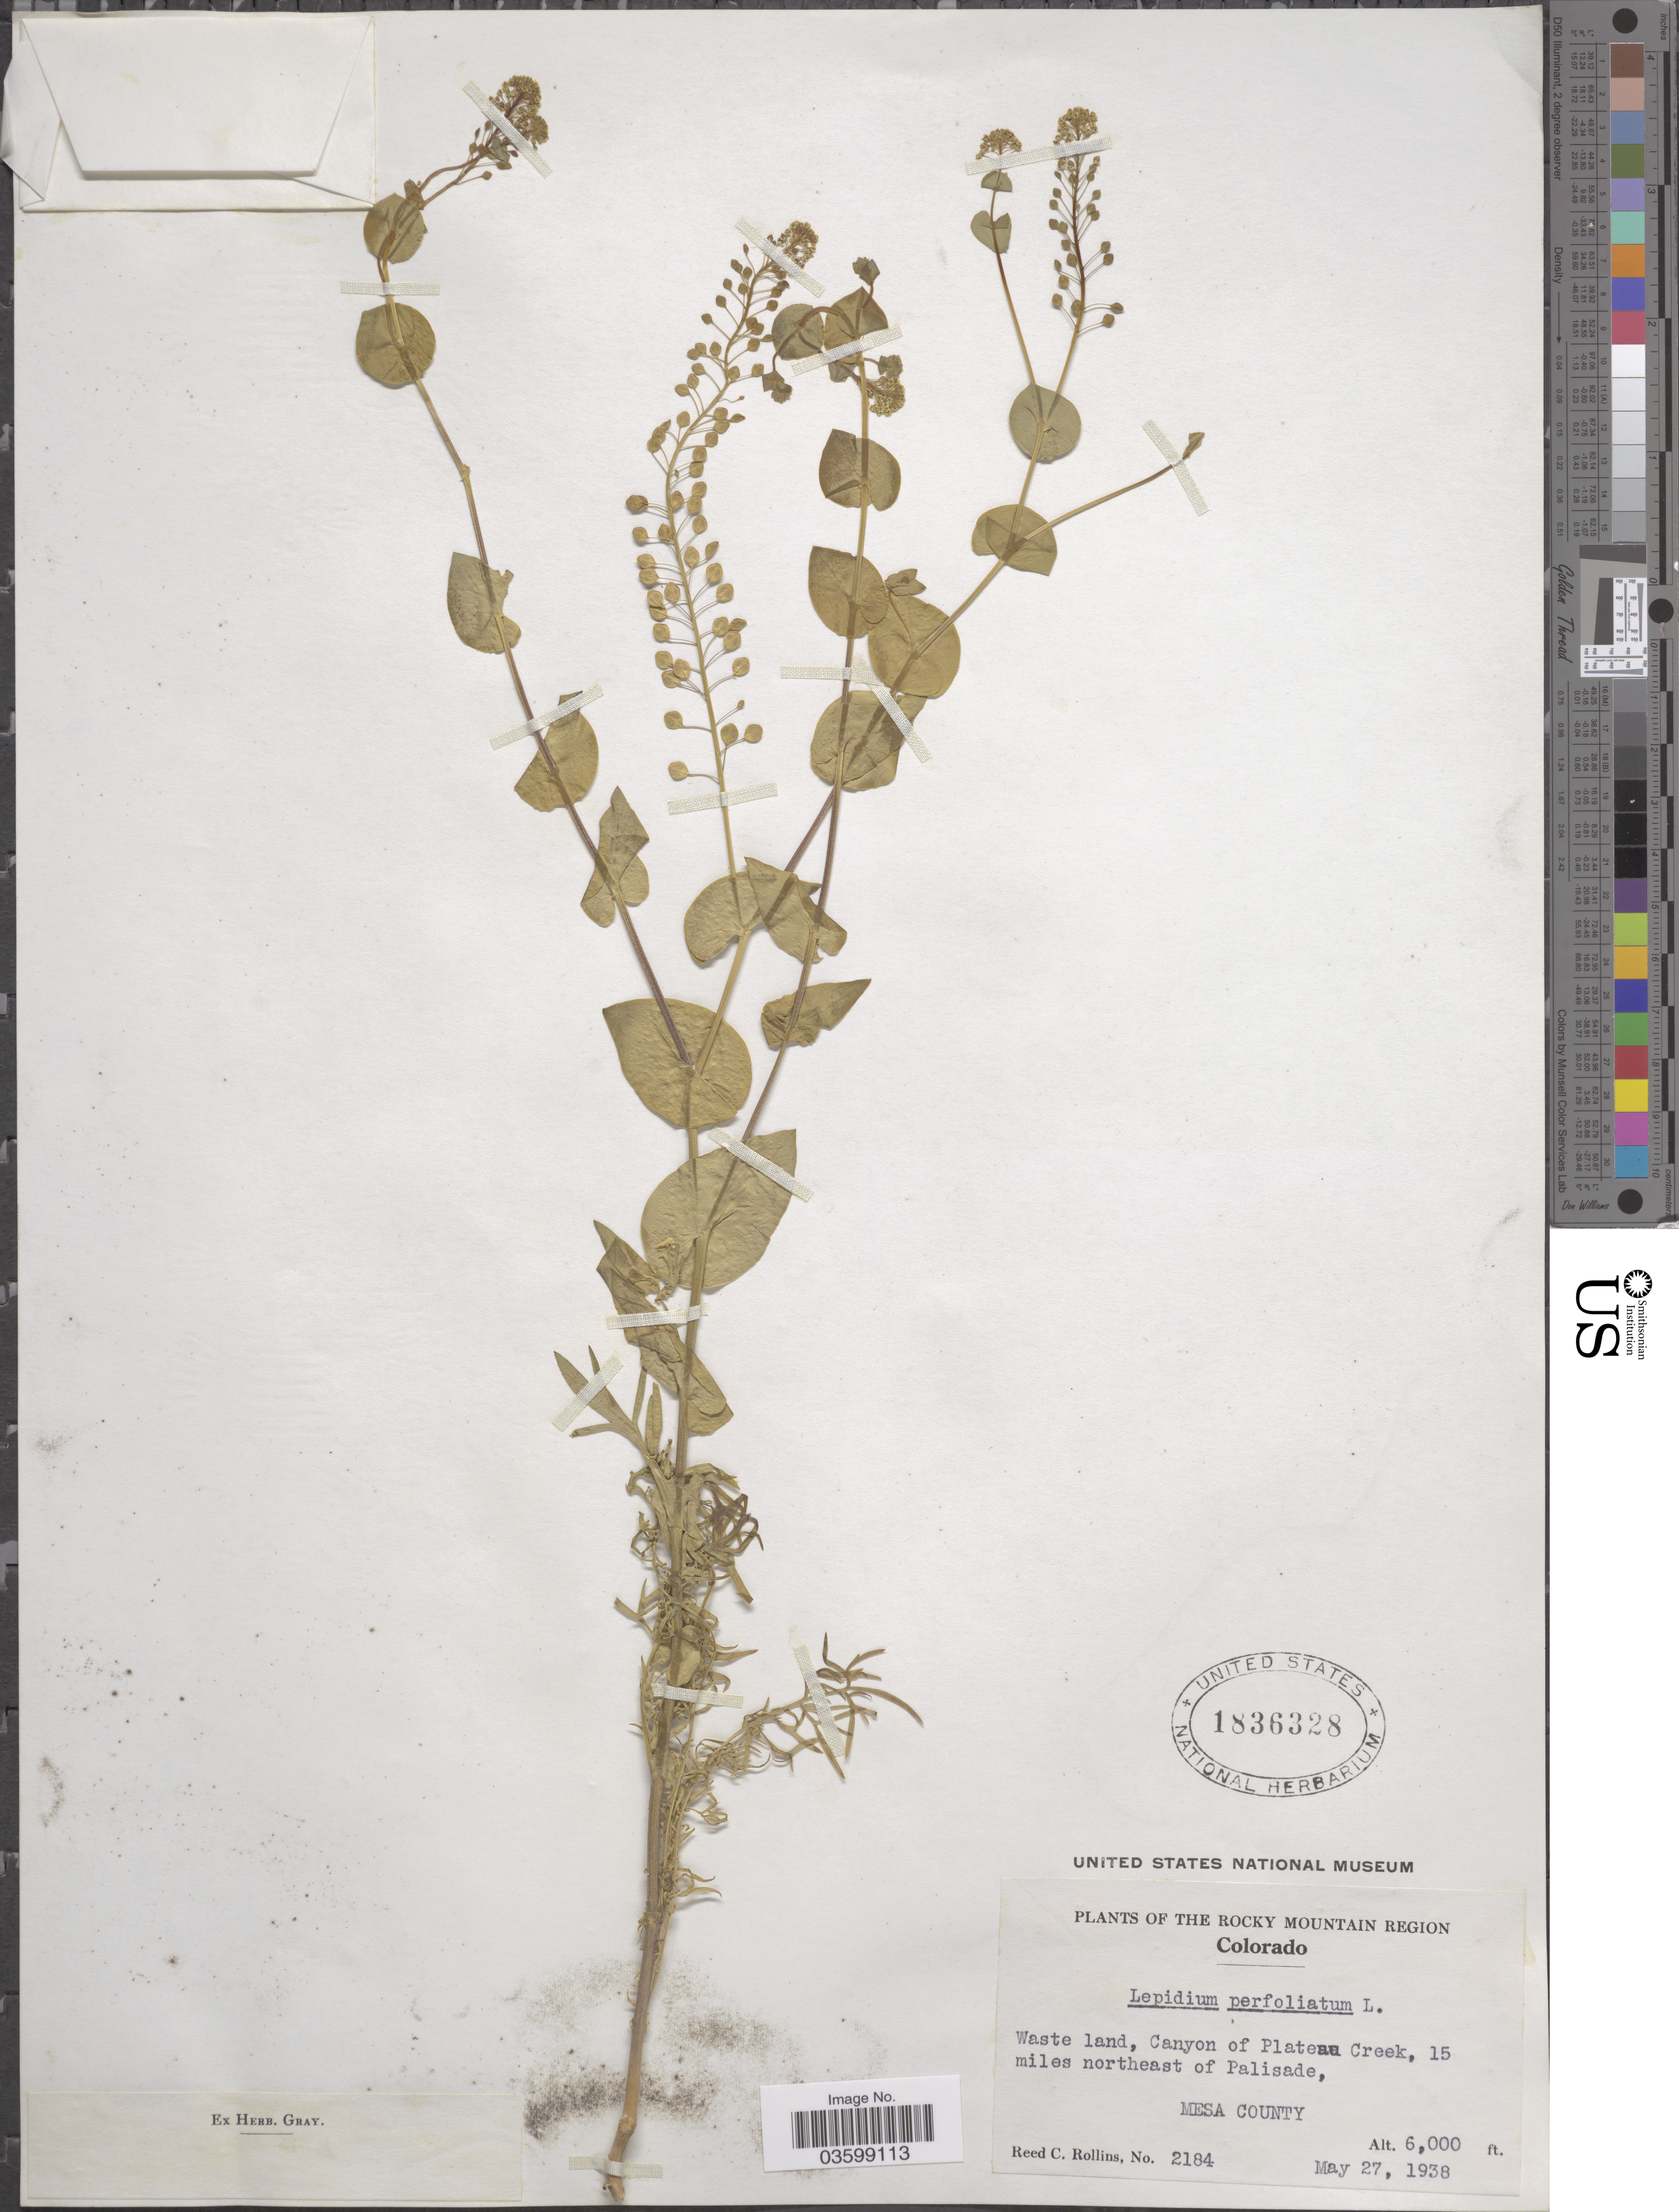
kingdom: Plantae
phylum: Tracheophyta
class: Magnoliopsida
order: Brassicales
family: Brassicaceae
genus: Lepidium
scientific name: Lepidium perfoliatum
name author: L.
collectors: R. C. Rollins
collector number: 2184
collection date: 1938-05-27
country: United States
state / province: Colorado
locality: The Rocky Mountain Region. Canyon of Plateau Creek, 15 miles northeast of Palisade, Mesa County.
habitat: waste land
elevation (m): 1829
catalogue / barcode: US 1836328